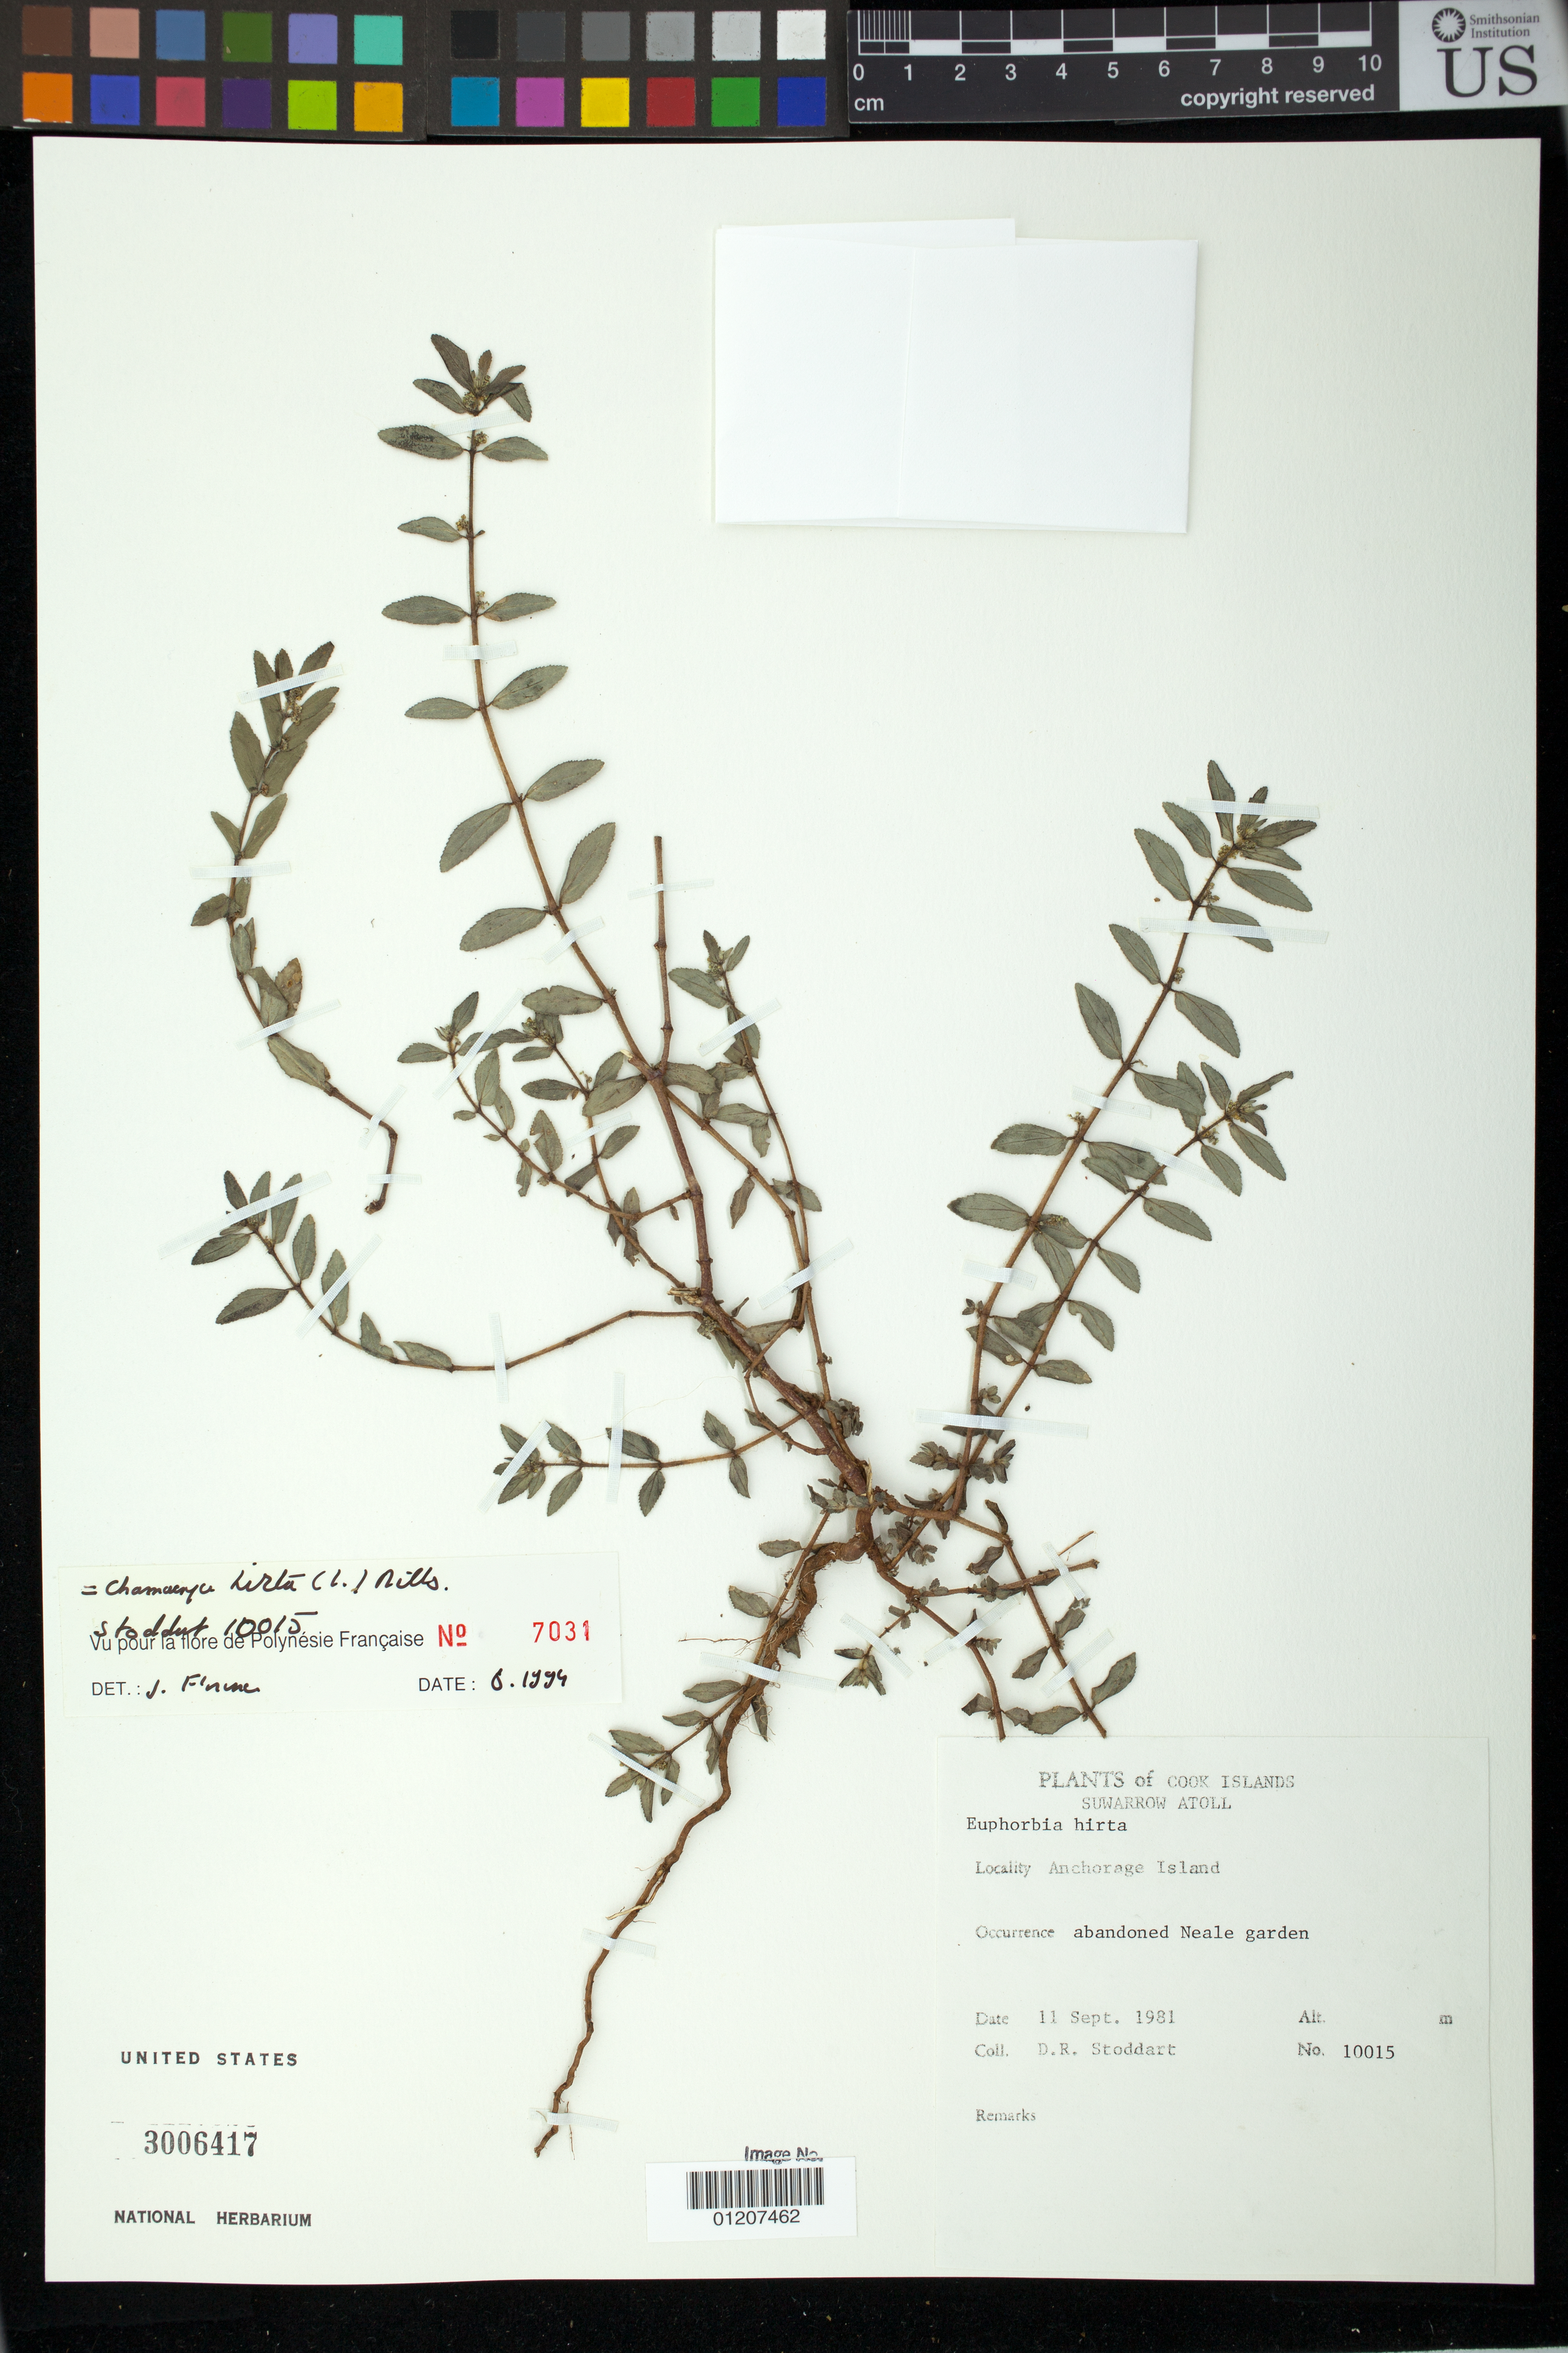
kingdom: Plantae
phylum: Tracheophyta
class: Magnoliopsida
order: Malpighiales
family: Euphorbiaceae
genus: Euphorbia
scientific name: Euphorbia hirta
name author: L.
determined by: Florence, J.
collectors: D. R. Stoddart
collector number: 10015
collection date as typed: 11 Sep 1981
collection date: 1981-09-11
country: Cook Islands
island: Suwarrow Atoll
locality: Anchorage Island [Northern Cook Is.]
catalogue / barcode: US 3006417